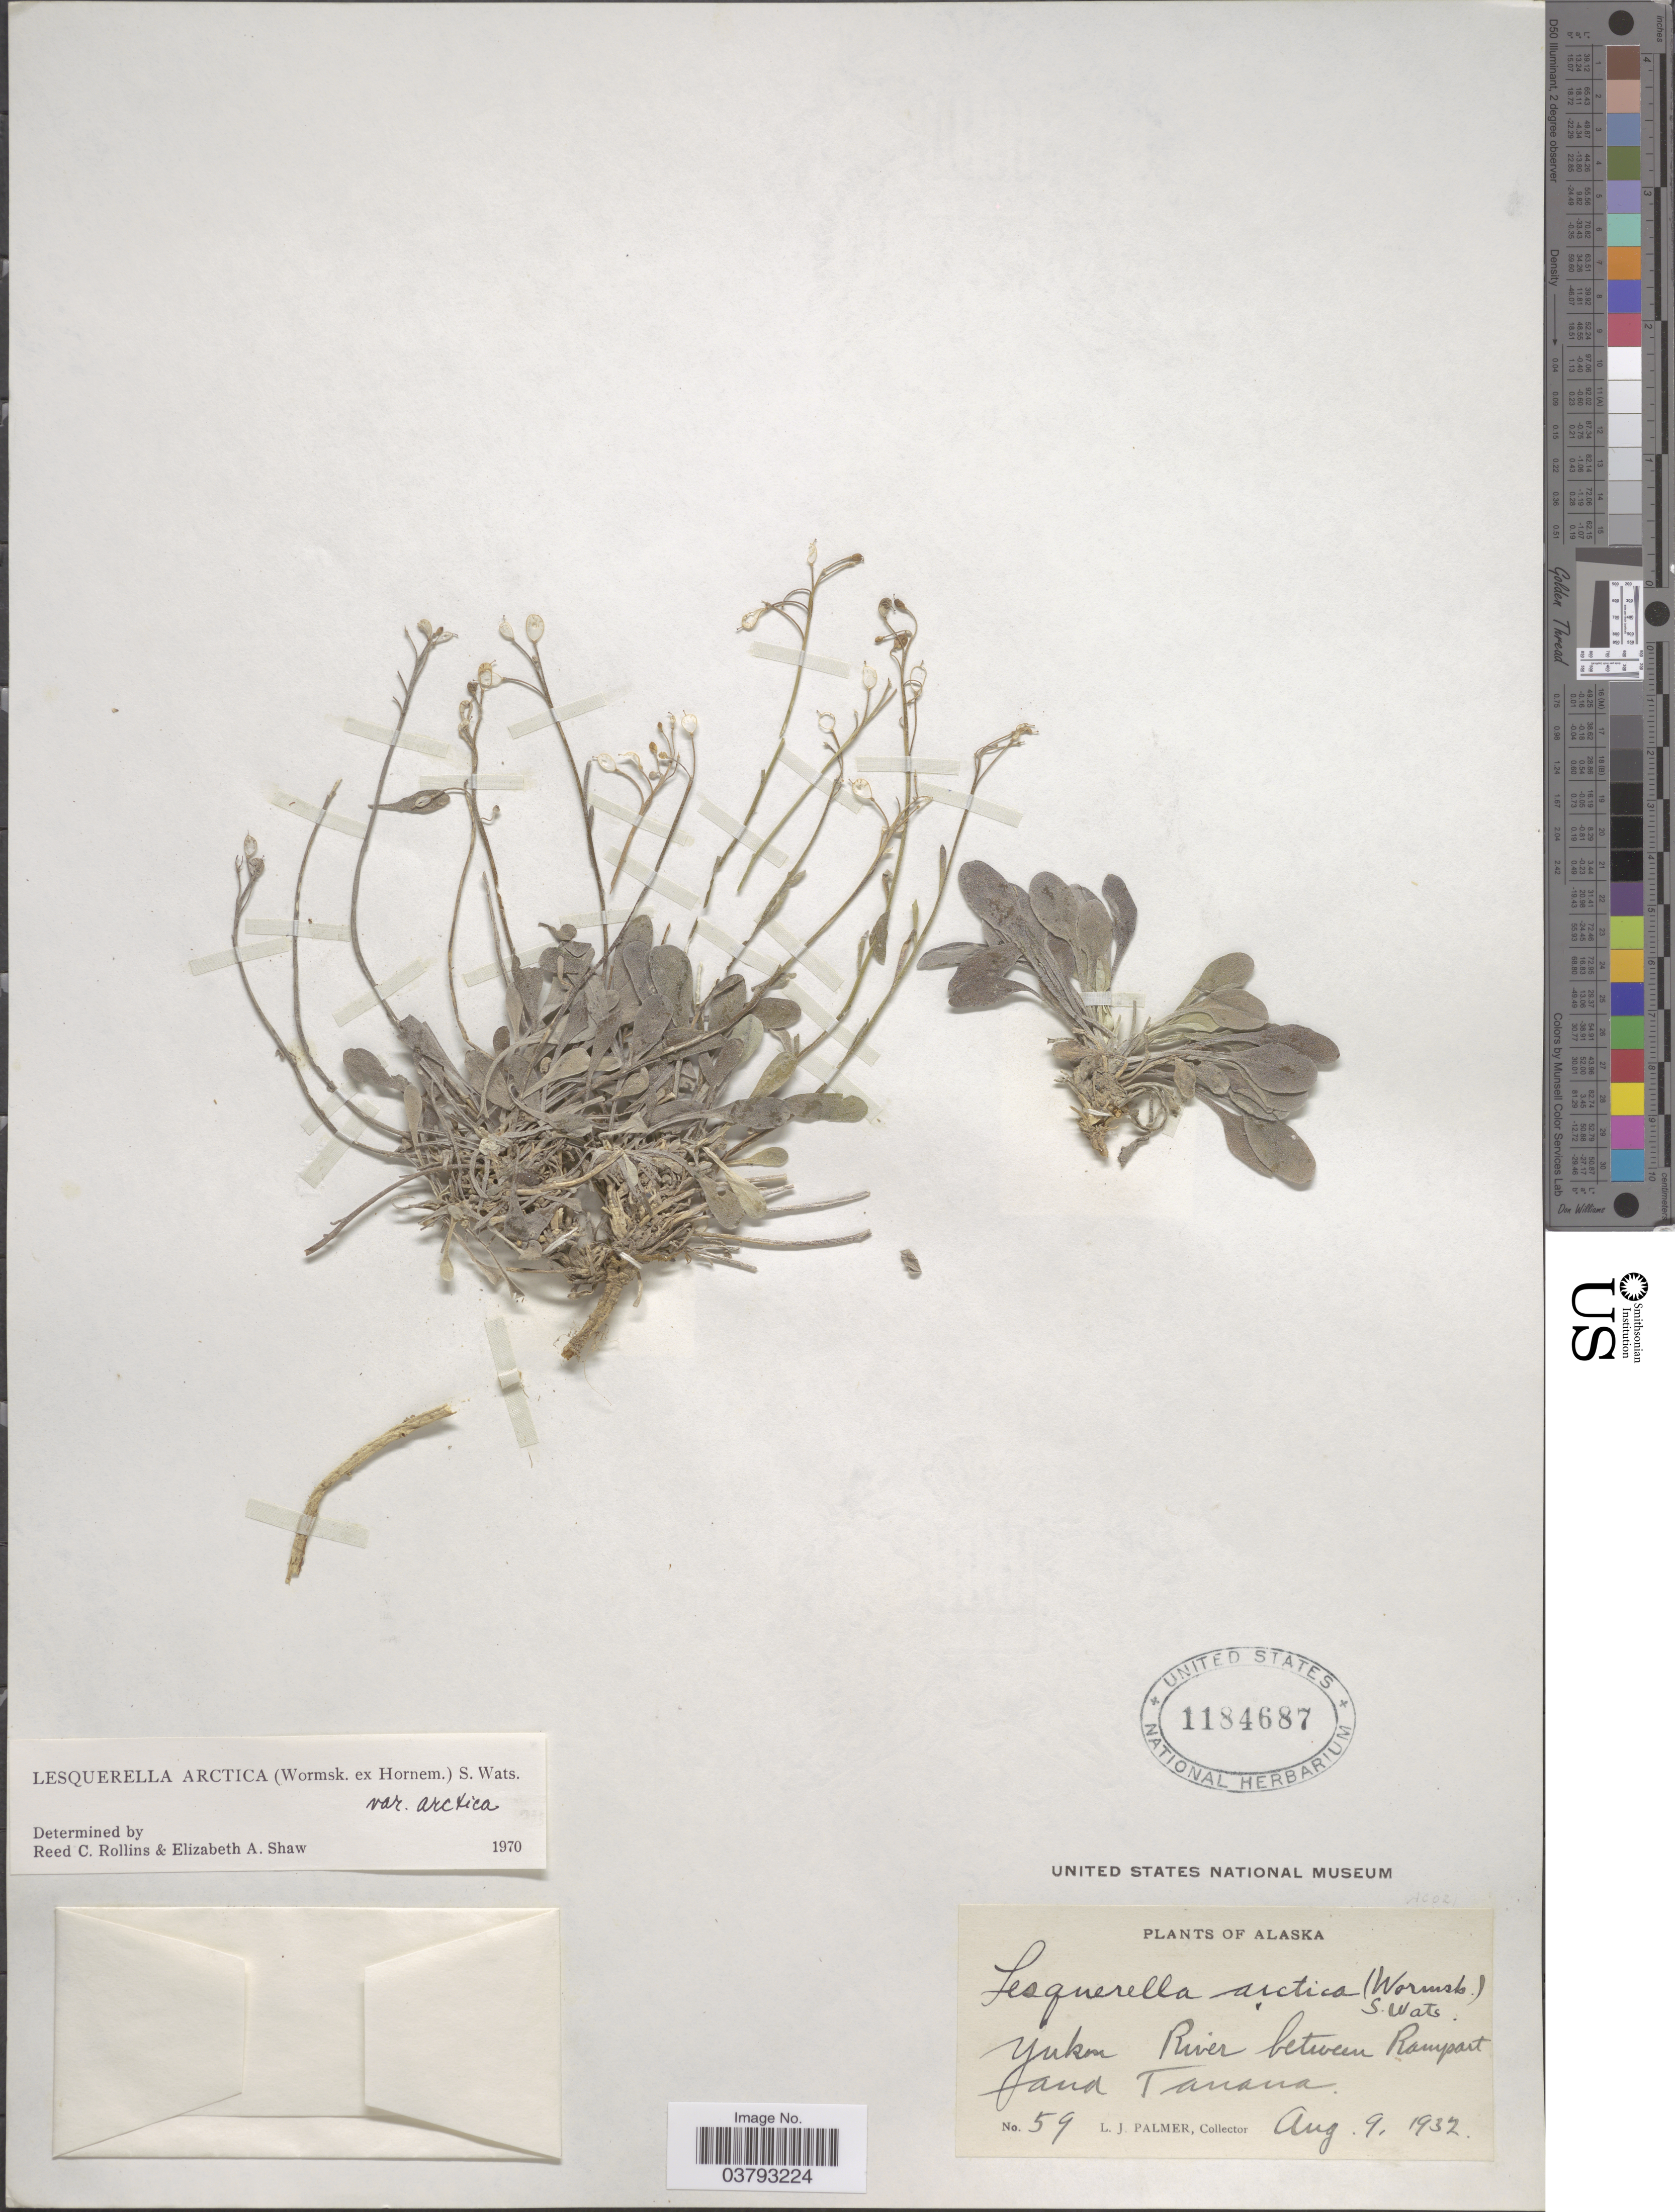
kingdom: Plantae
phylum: Tracheophyta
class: Magnoliopsida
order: Brassicales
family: Brassicaceae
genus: Lesquerella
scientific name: Lesquerella arctica var. arctica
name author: (Wormsk. ex Hornem.) S. Watson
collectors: L. J. Palmer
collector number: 59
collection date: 1932-08-09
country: United States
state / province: Alaska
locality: Yukon River between Rampart and Tanana.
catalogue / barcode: US 1184687